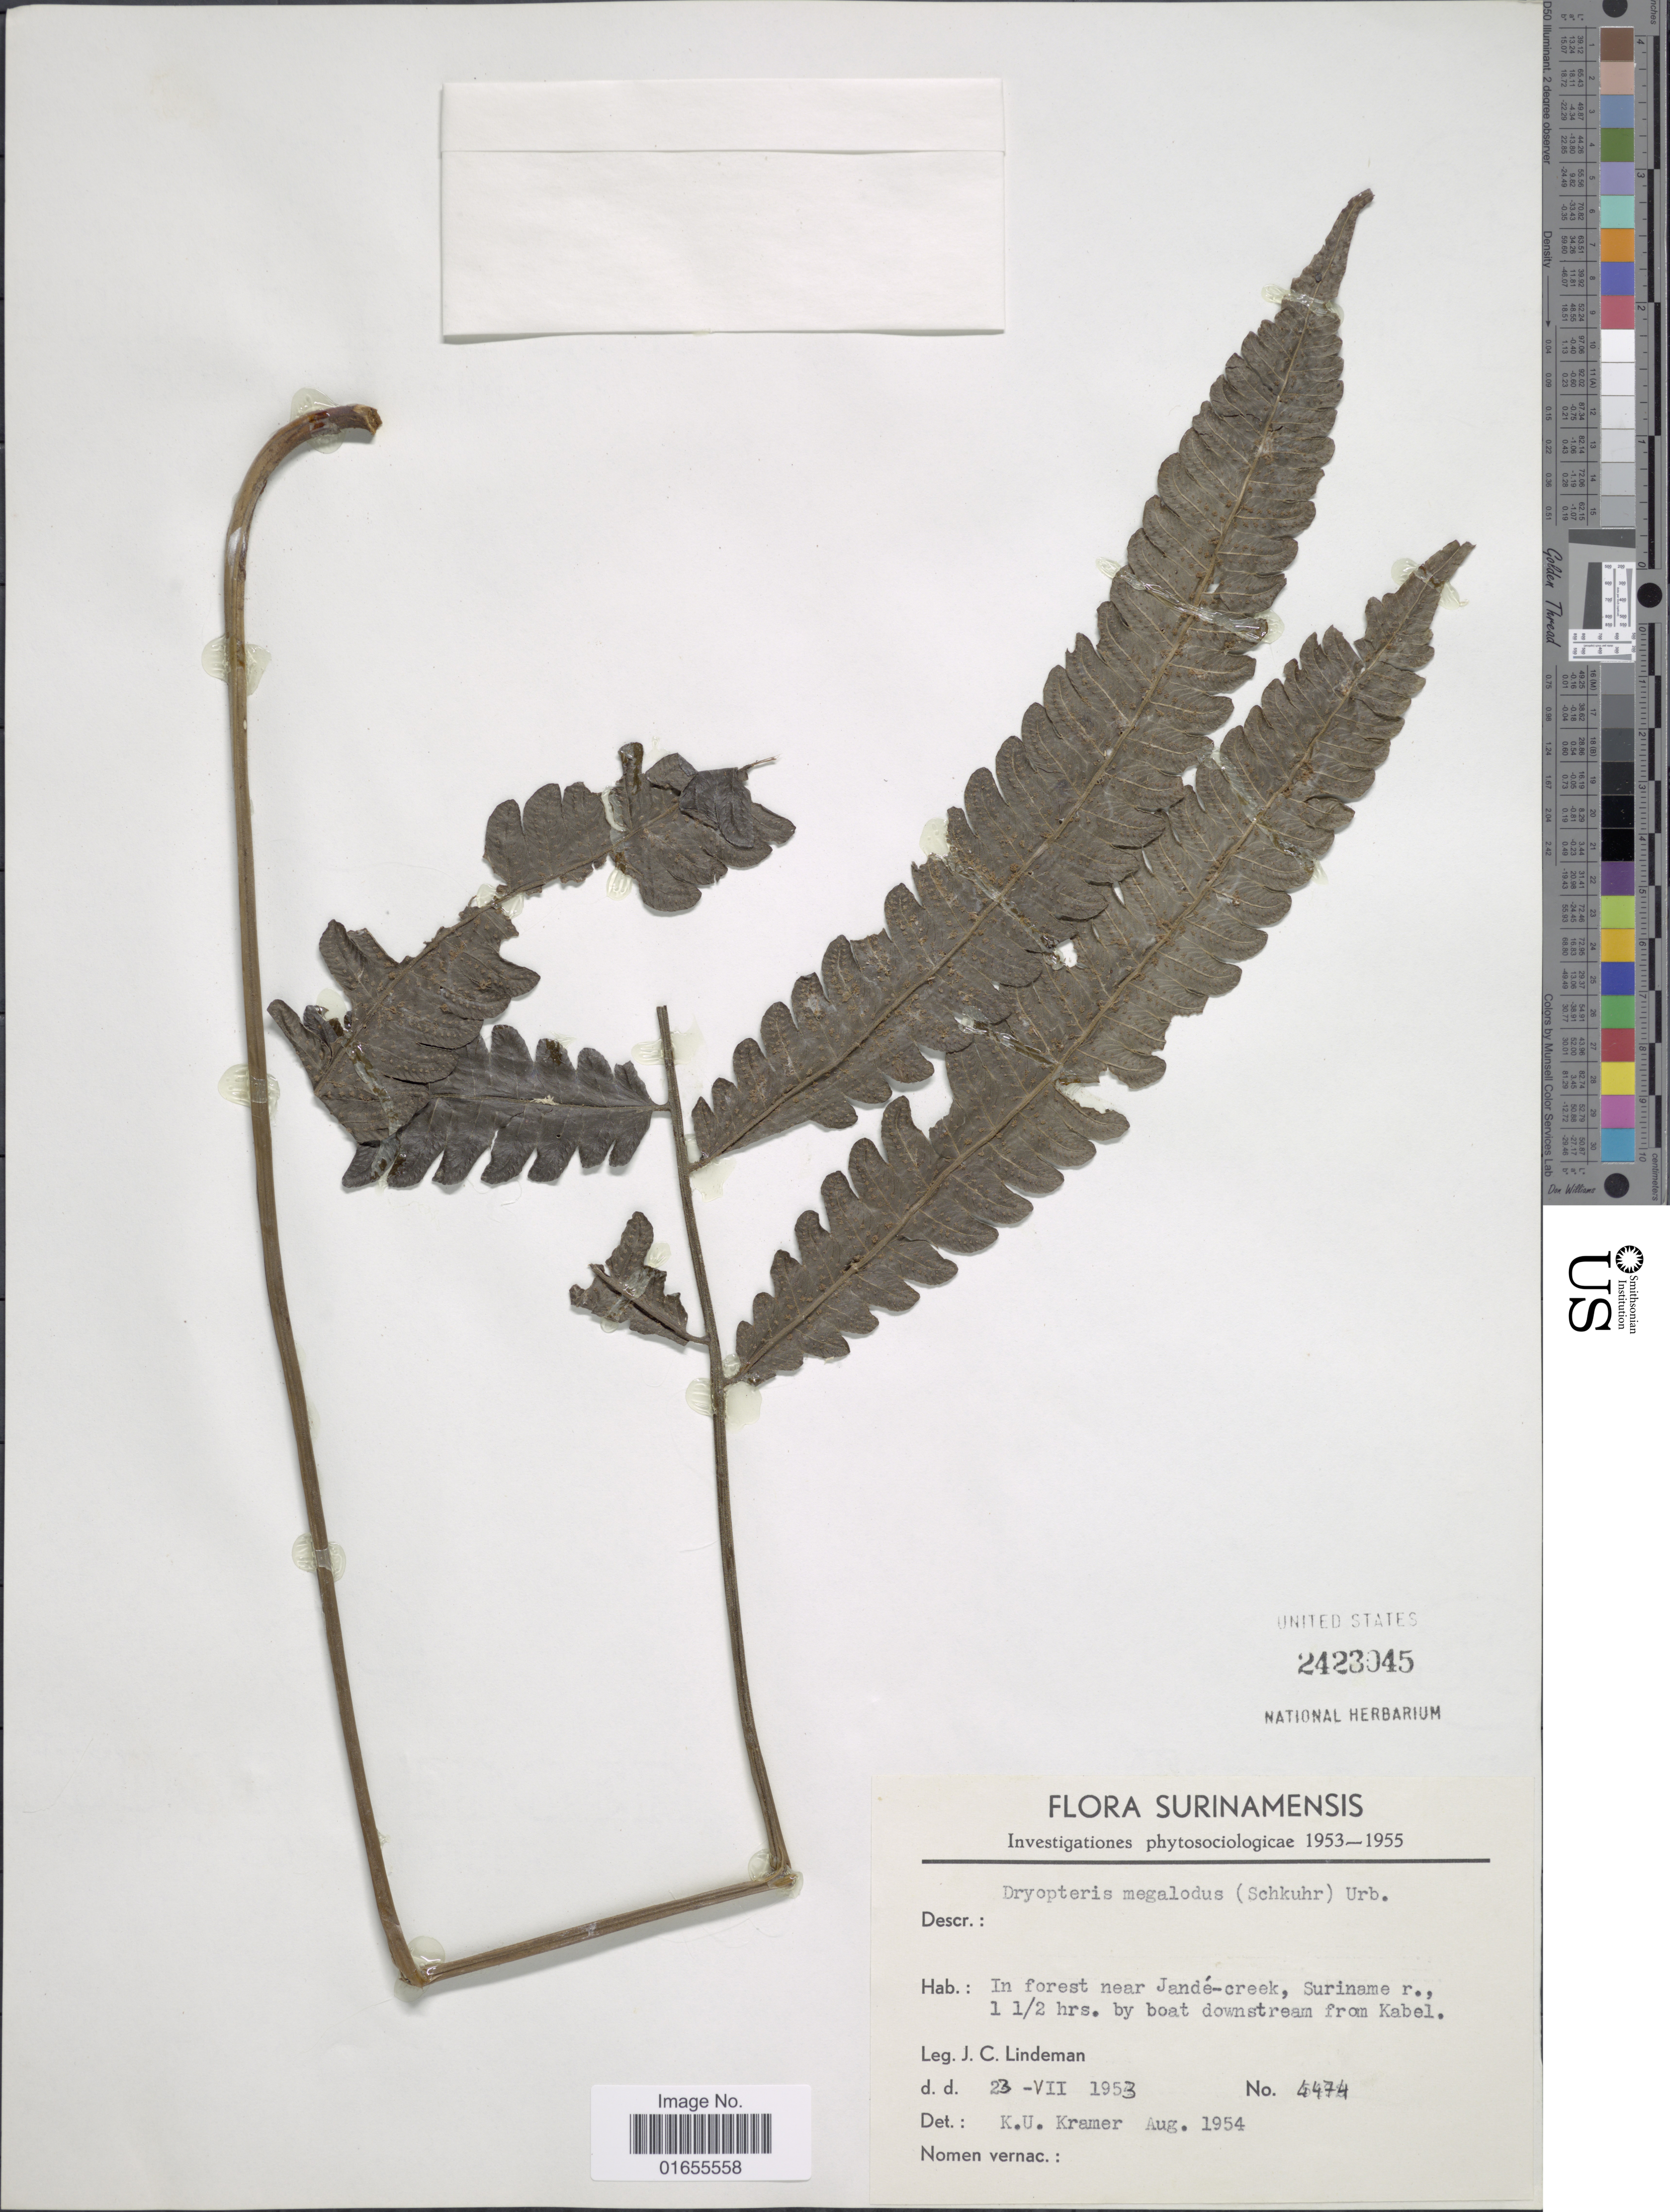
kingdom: Plantae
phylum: Tracheophyta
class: Polypodiopsida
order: Polypodiales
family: Thelypteridaceae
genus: Goniopteris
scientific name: Goniopteris pennata (Poir.) comb. nov., ined 2015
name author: (Poir.)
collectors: J. C. Lindeman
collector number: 4474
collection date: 1953-07-23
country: Suriname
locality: In forest near Jande - creek, Suriname r. , 1 1/2 hrs. by boat downstream from Kabel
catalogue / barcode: US 2423045